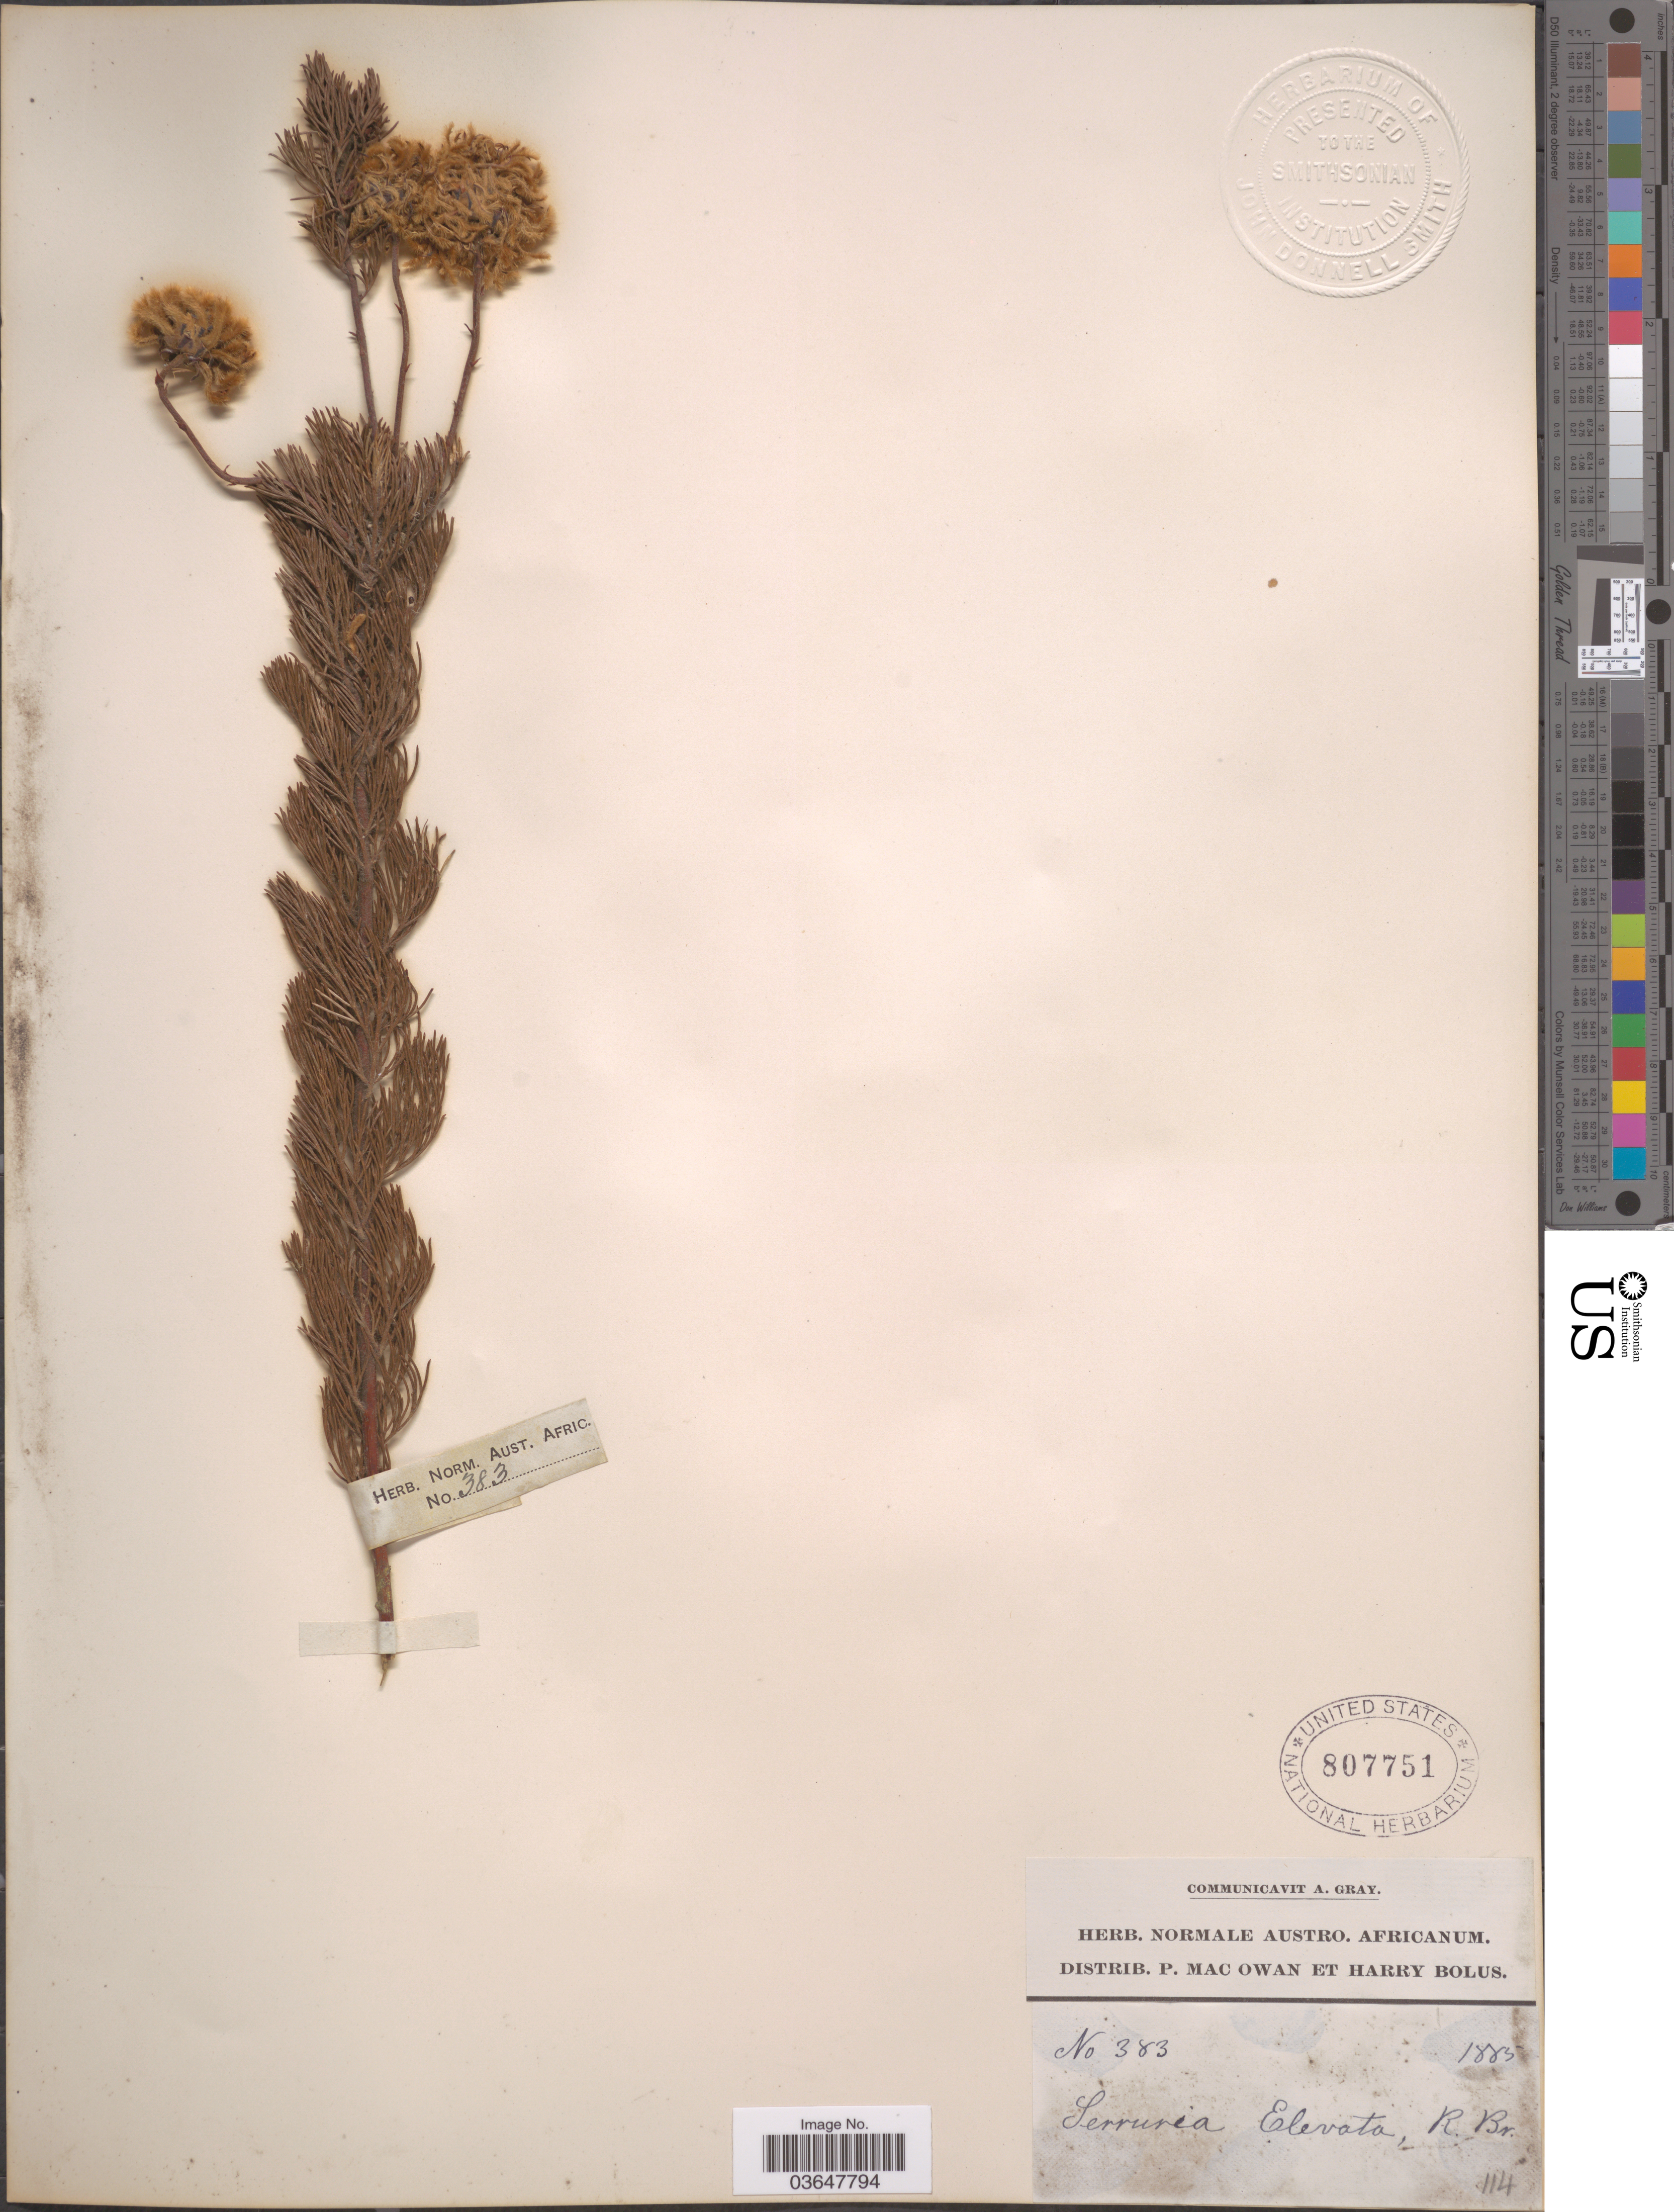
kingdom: Plantae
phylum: Tracheophyta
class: Magnoliopsida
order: Proteales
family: Proteaceae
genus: Serruria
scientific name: Serruria elevata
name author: R. Br.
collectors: P. MacOwan & H. Bolus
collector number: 383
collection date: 1885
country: South Africa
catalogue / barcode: US 807751